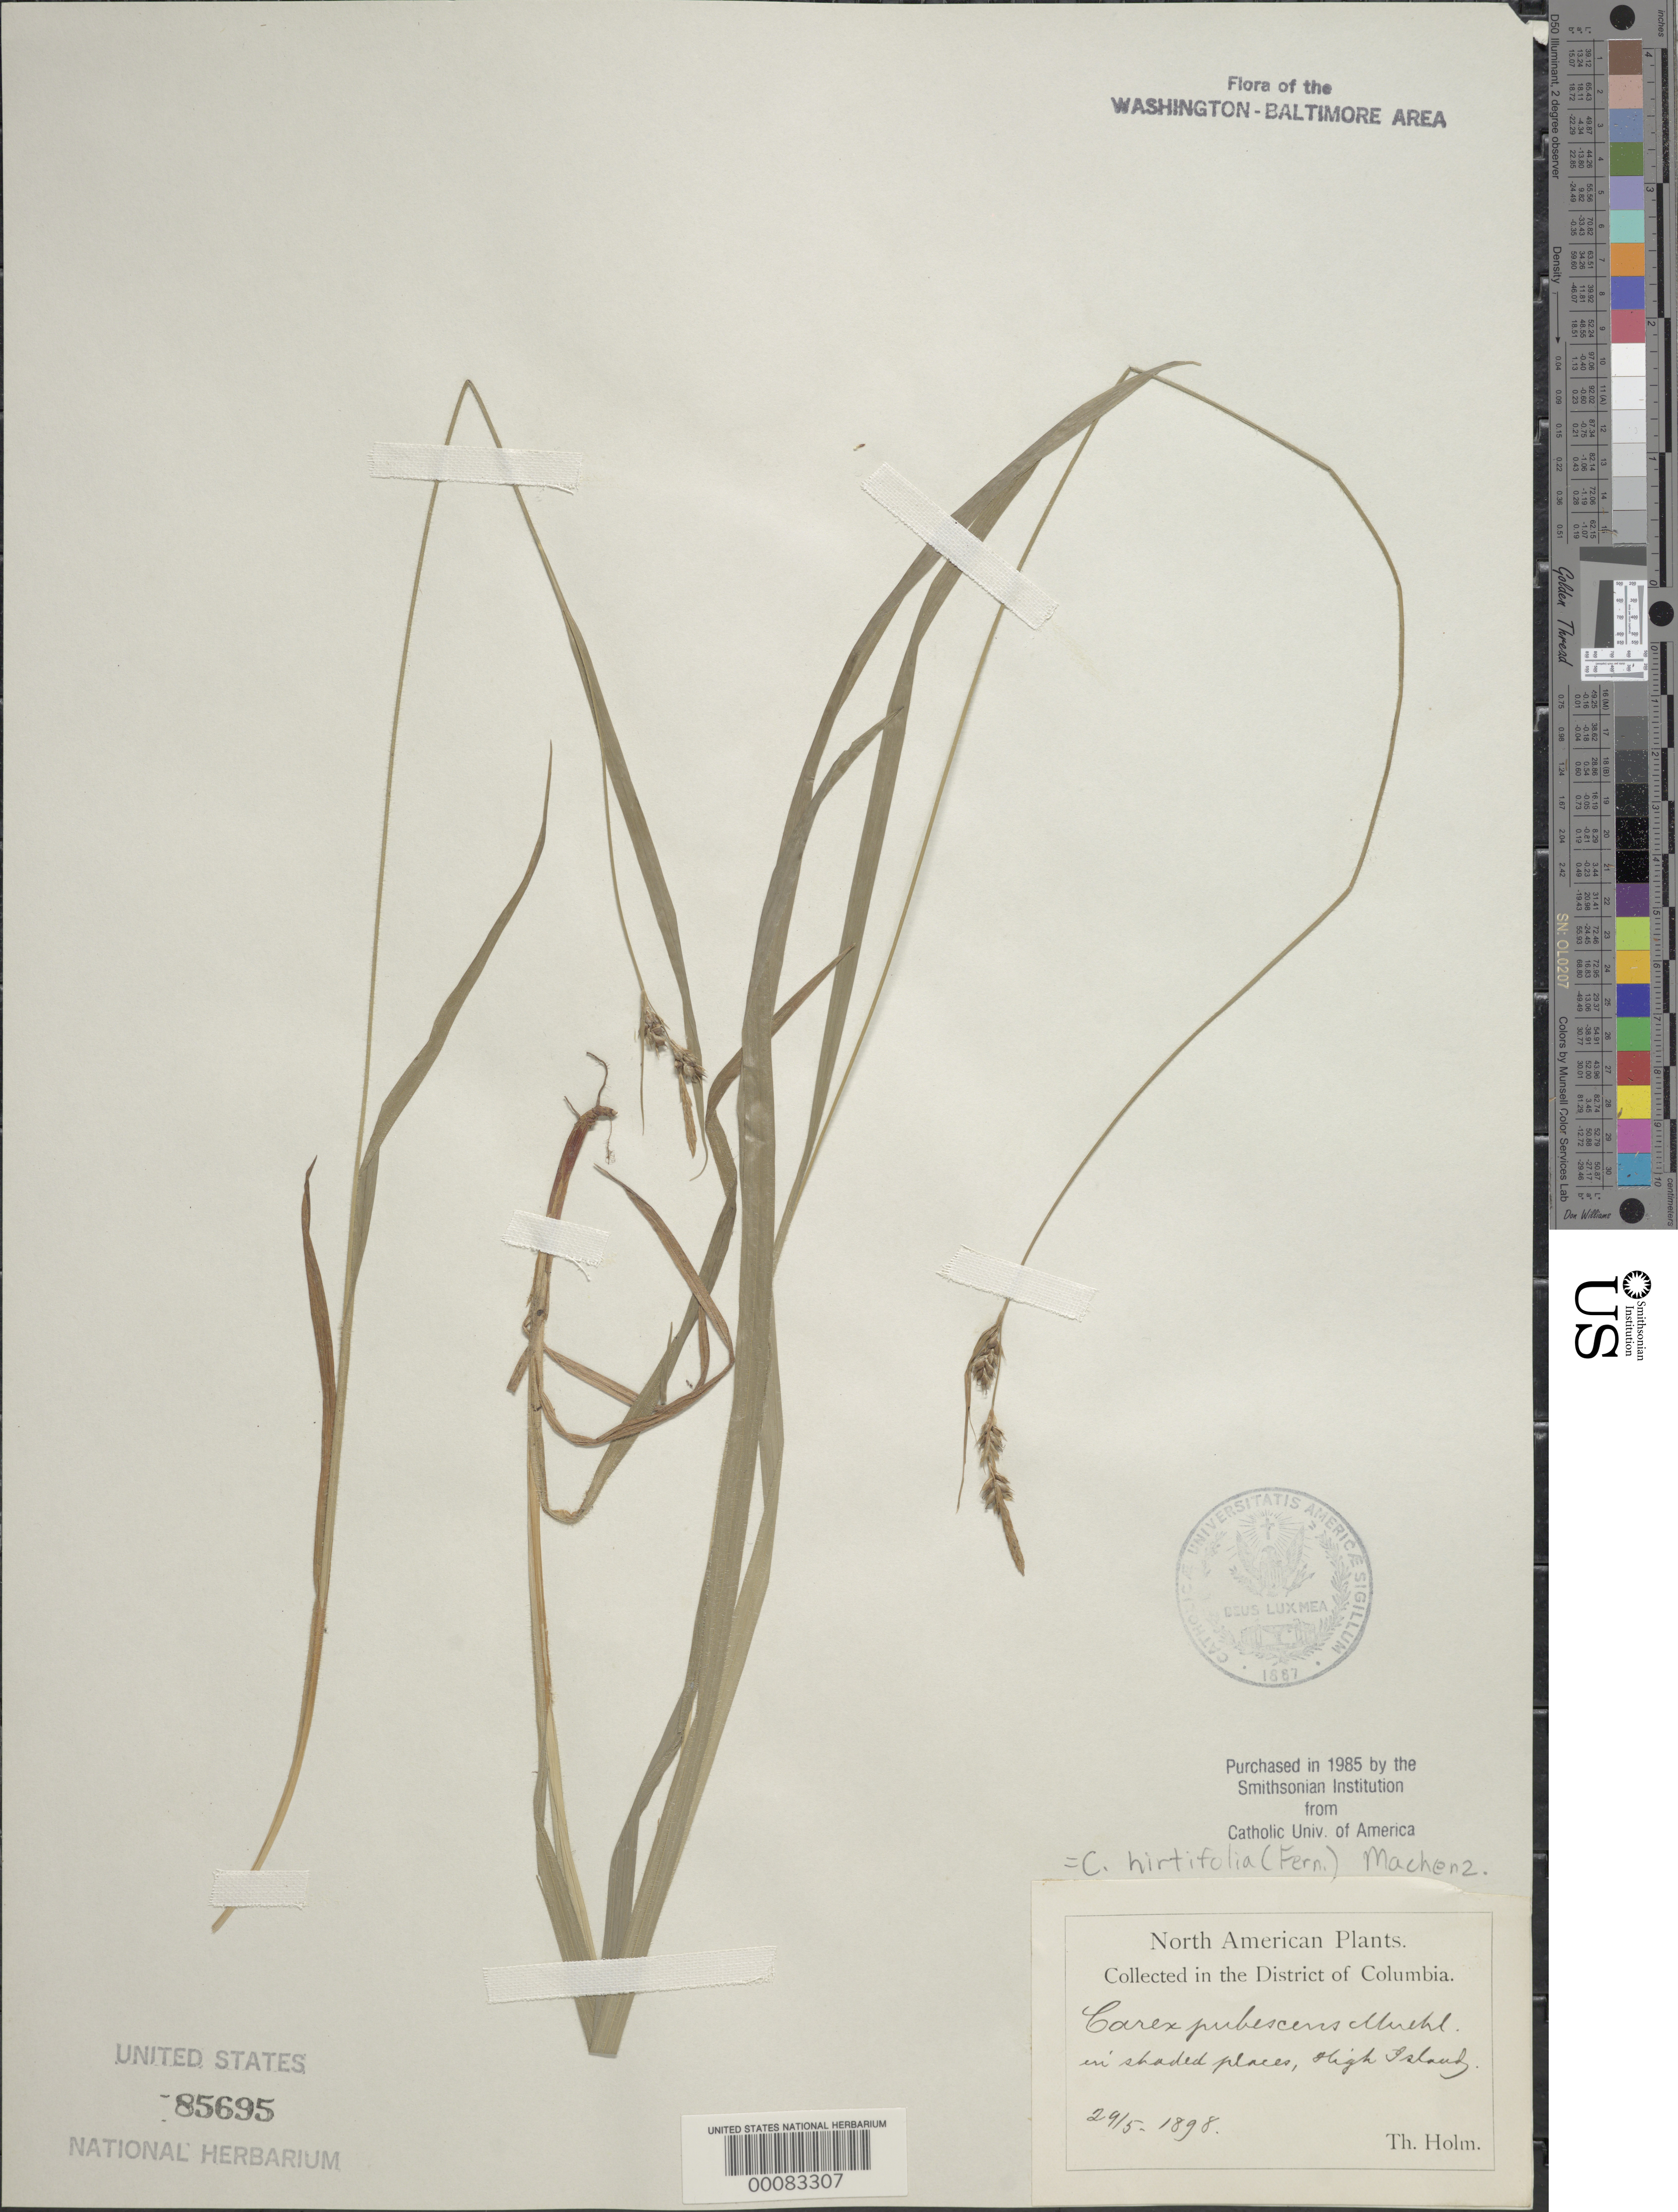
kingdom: Plantae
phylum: Tracheophyta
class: Liliopsida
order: Poales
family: Cyperaceae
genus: Carex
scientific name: Carex hirtifolia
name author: Mack.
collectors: T. Holm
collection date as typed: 29 May 1898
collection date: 1898-05-29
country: United States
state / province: Maryland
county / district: Montgomery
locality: High Island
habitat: Shaded places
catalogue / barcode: US 85695